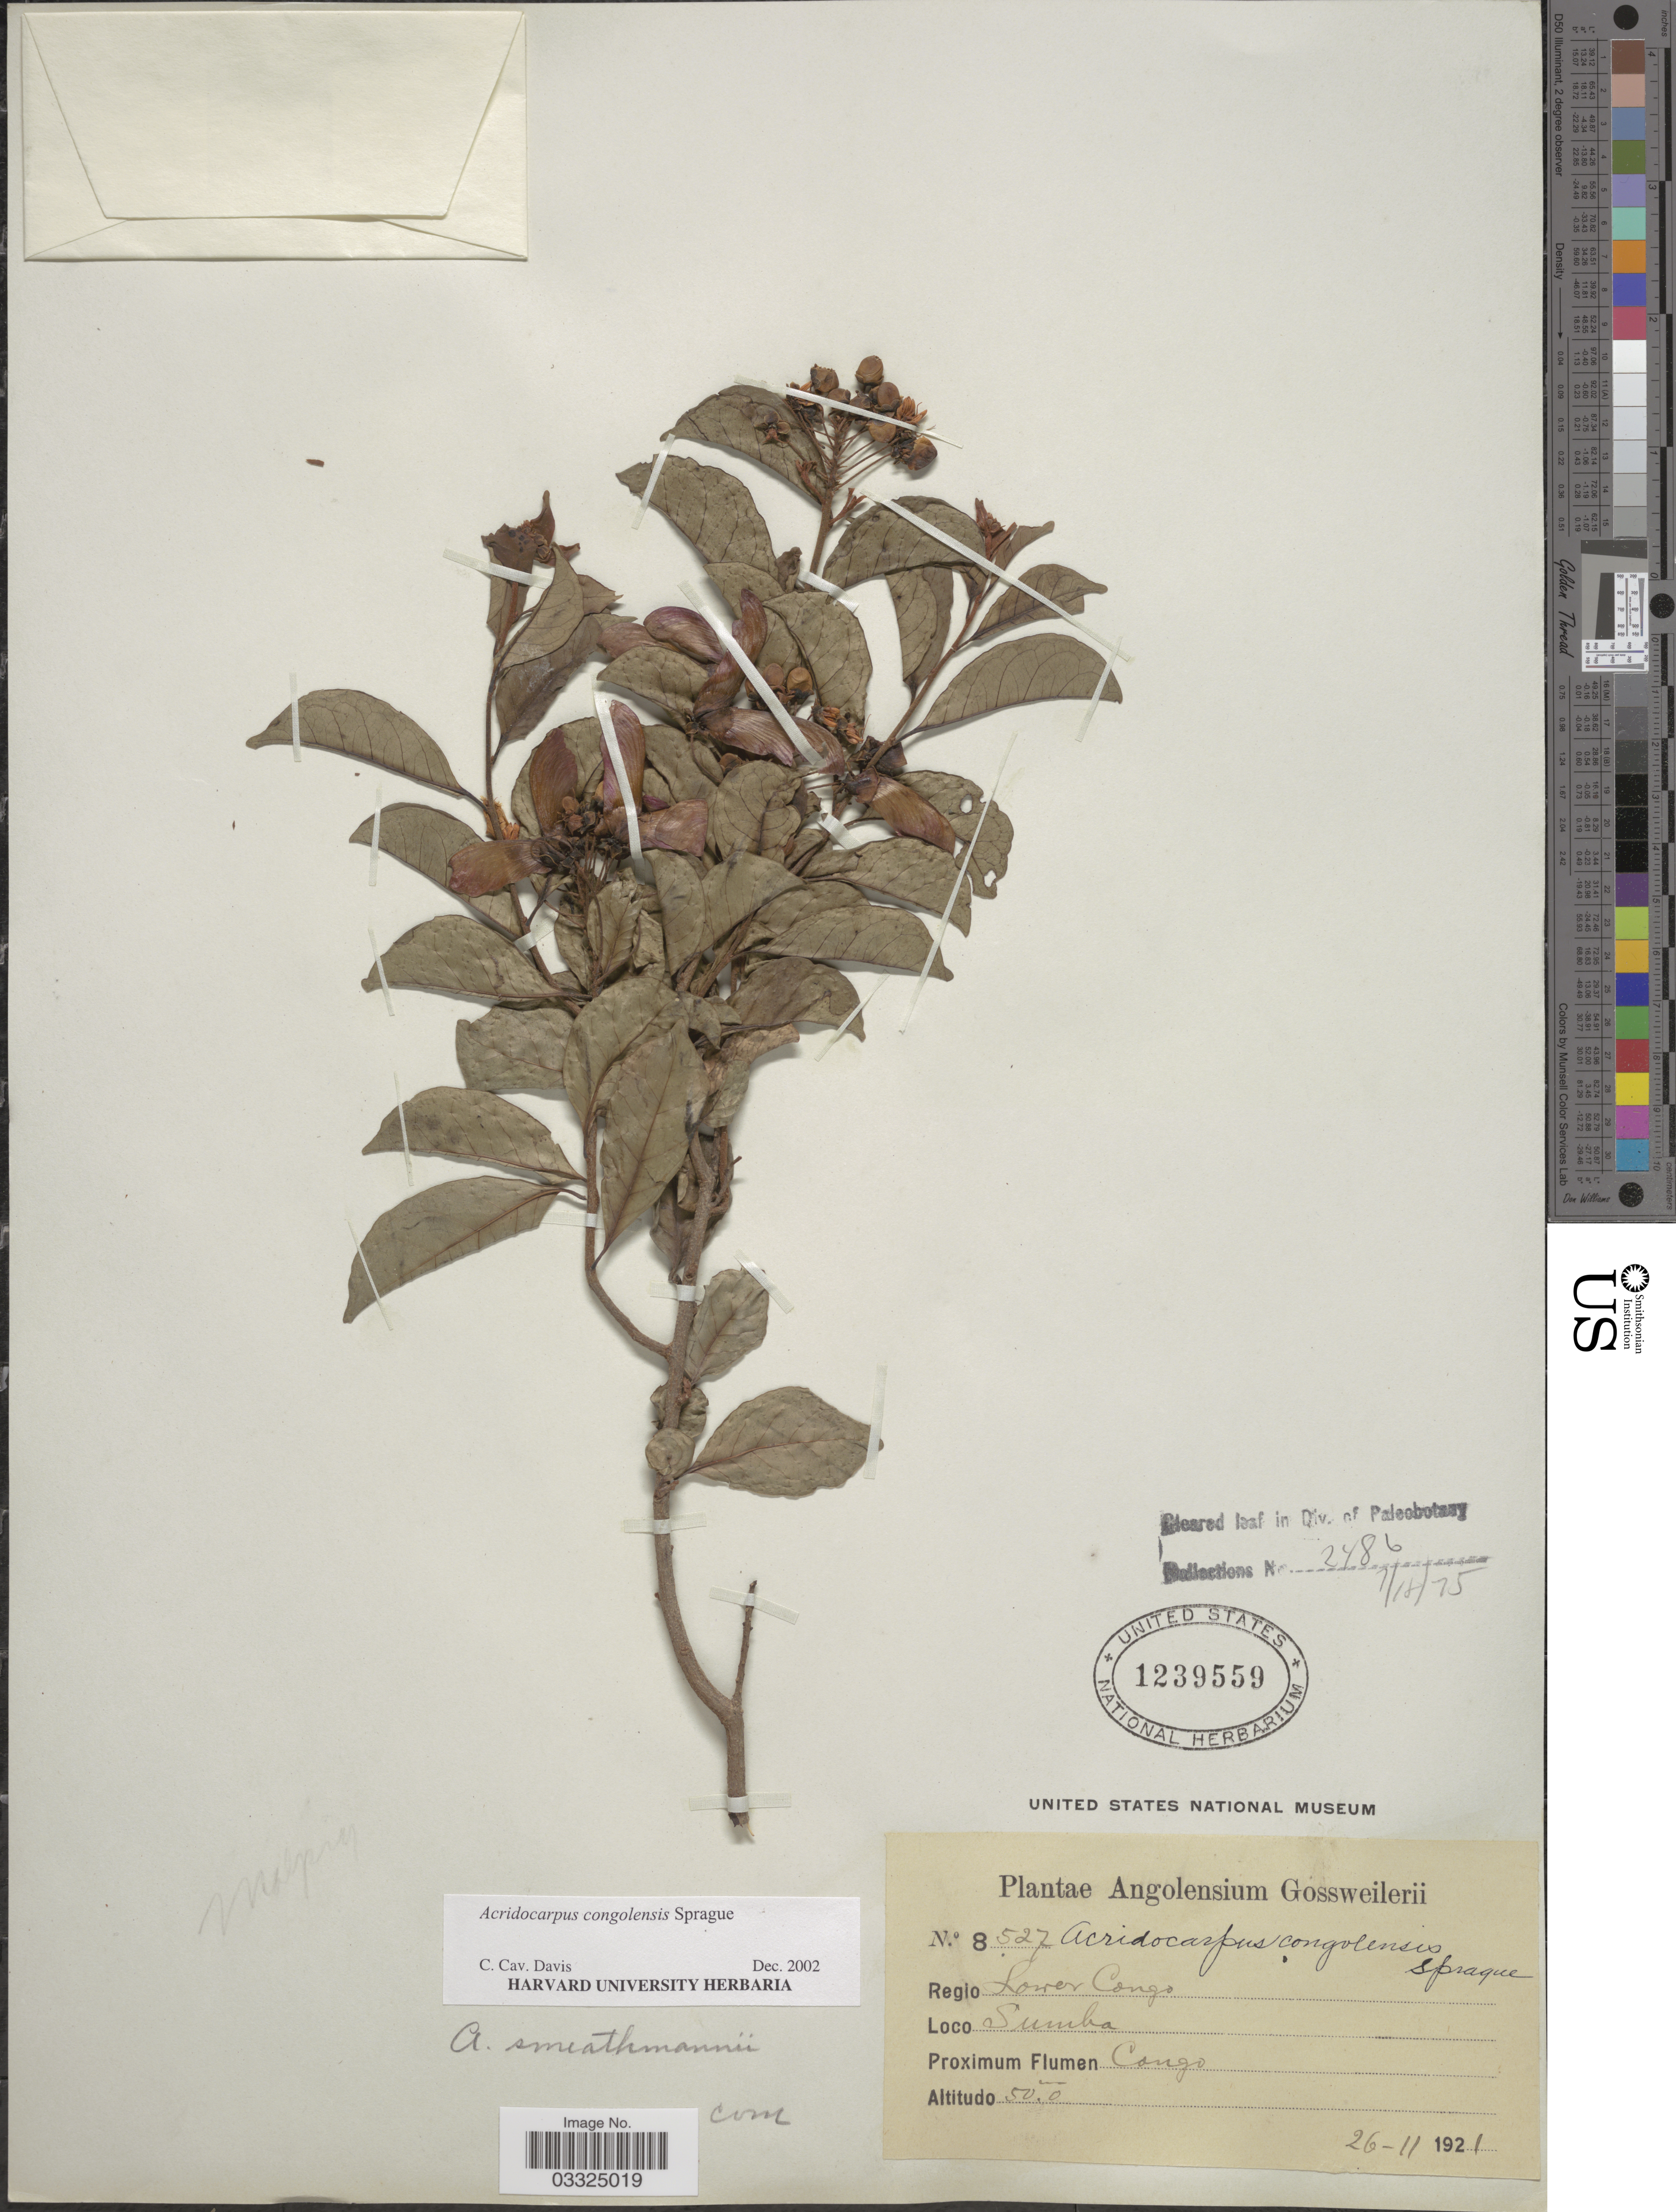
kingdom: Plantae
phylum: Tracheophyta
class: Magnoliopsida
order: Malpighiales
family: Malpighiaceae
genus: Acridocarpus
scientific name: Acridocarpus congolensis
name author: Sprague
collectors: -. Gossweiler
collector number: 8527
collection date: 1921-11-26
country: Angola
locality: Regio Lower Congo. Sumba. Proximum Flumen Congo.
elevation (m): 50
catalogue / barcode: US 1239559